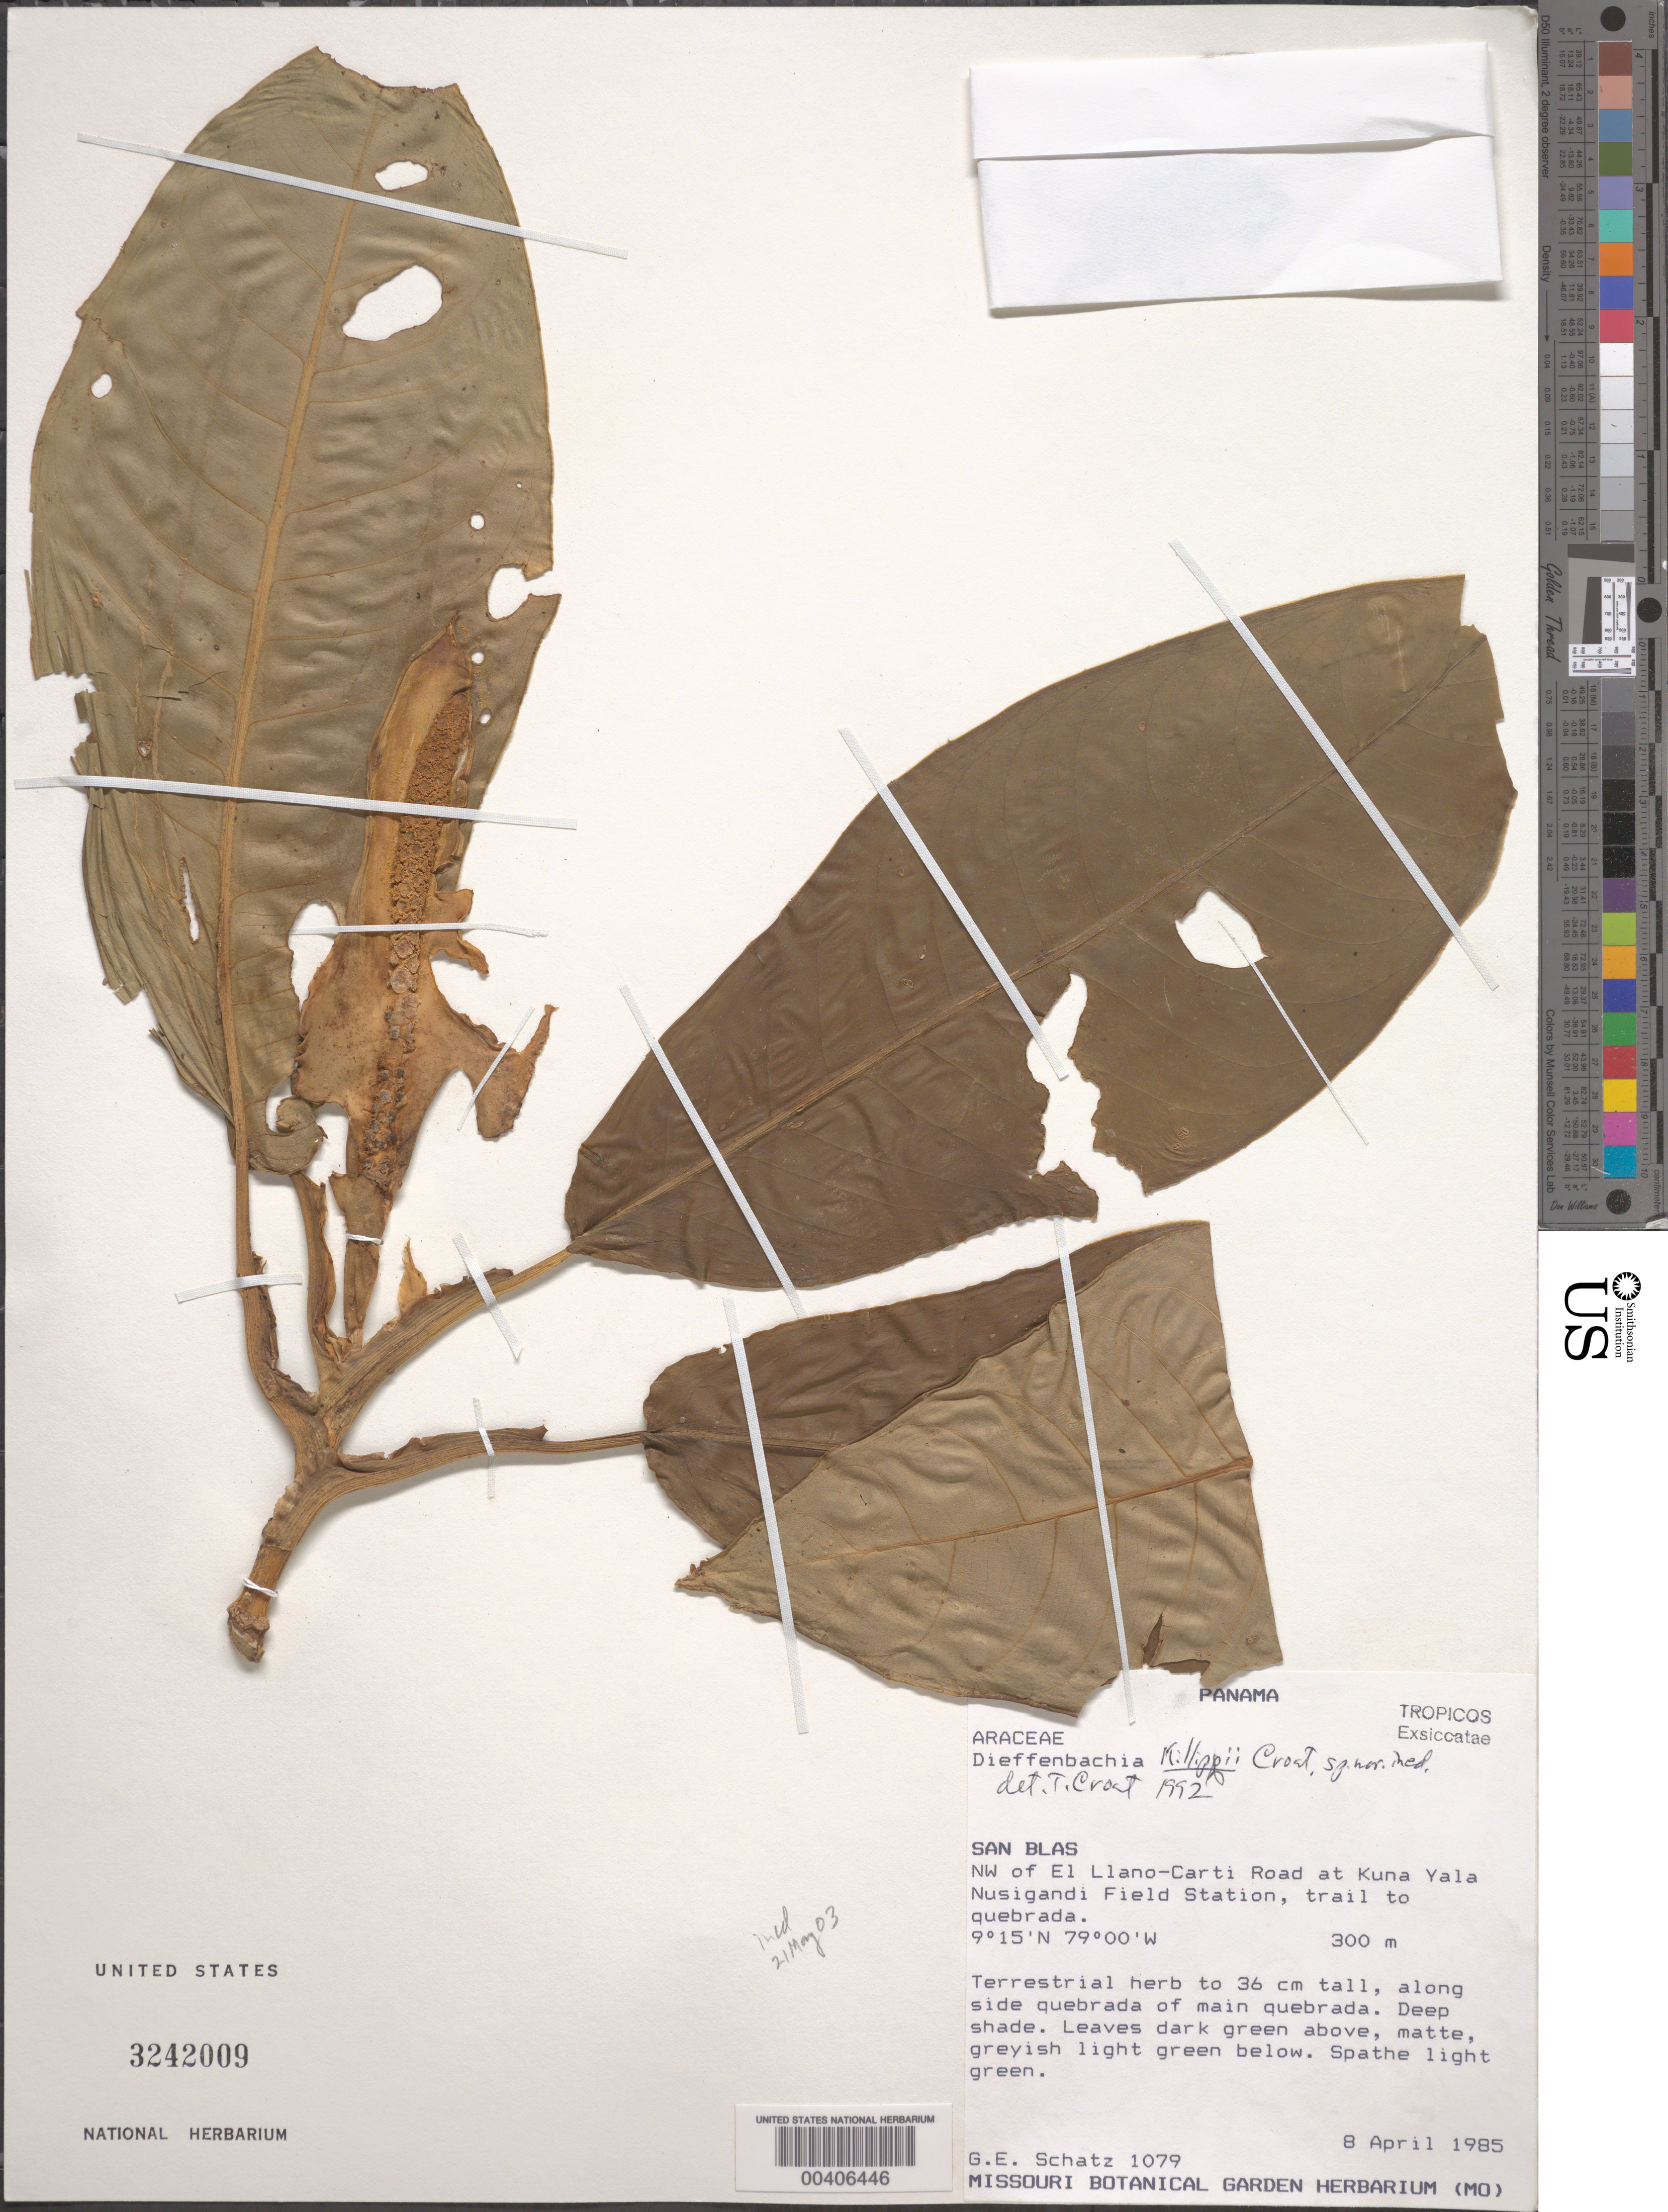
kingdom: Plantae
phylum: Tracheophyta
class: Liliopsida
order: Alismatales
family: Araceae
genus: Dieffenbachia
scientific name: Dieffenbachia killipii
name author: Croat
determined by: Croat, Thomas B., Missouri Botanical Garden (MO)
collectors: G. Schatze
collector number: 1079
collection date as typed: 08 Apr 1985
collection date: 1985-04-08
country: Panama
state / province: Kuna Yala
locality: NW of El Llano-Carti road at Kuna Yala Nusigandi field station, Trail to Quebrada.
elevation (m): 300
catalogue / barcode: US 3242009